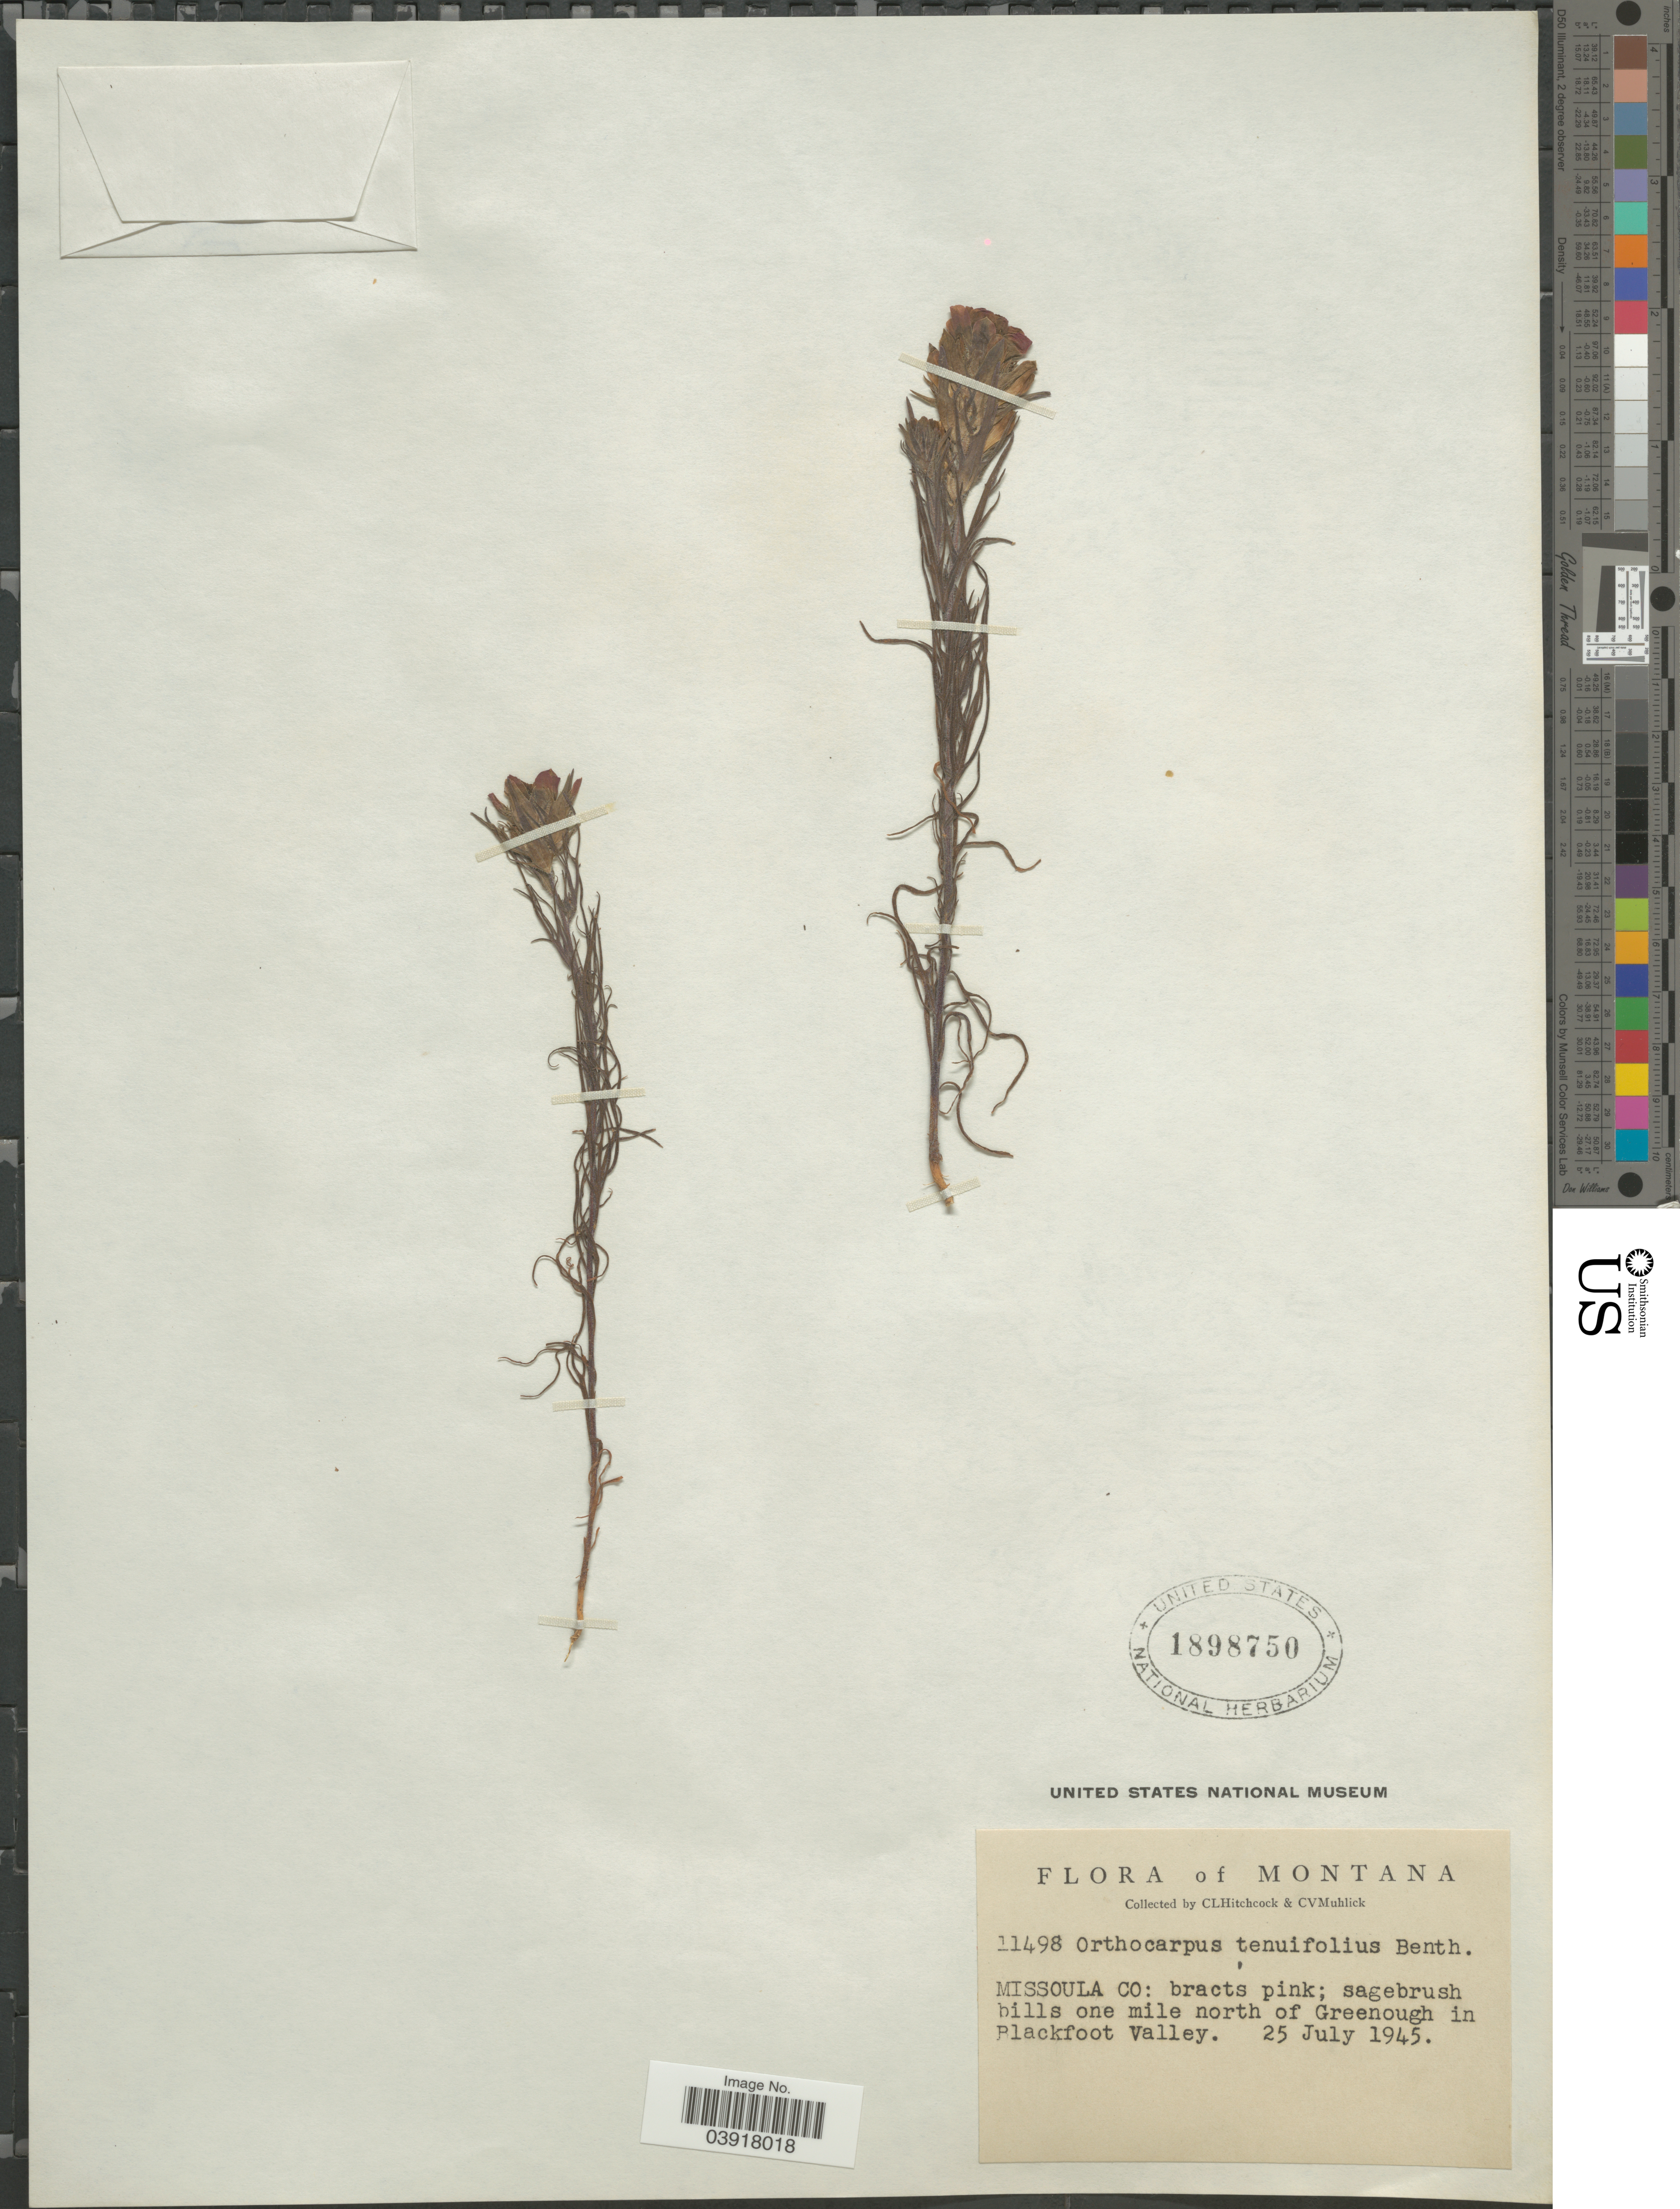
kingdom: Plantae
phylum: Tracheophyta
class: Magnoliopsida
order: Lamiales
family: Orobanchaceae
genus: Orthocarpus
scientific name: Orthocarpus tenuifolius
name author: (Pursh) Benth.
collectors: C. L. Hitchcock & C. V. Muhlick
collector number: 11498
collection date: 1945-07-25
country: United States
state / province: Montana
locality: Missoula Co: sagebrush bills one mile north of Greenough in Blackfoot Valley.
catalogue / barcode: US 1898750